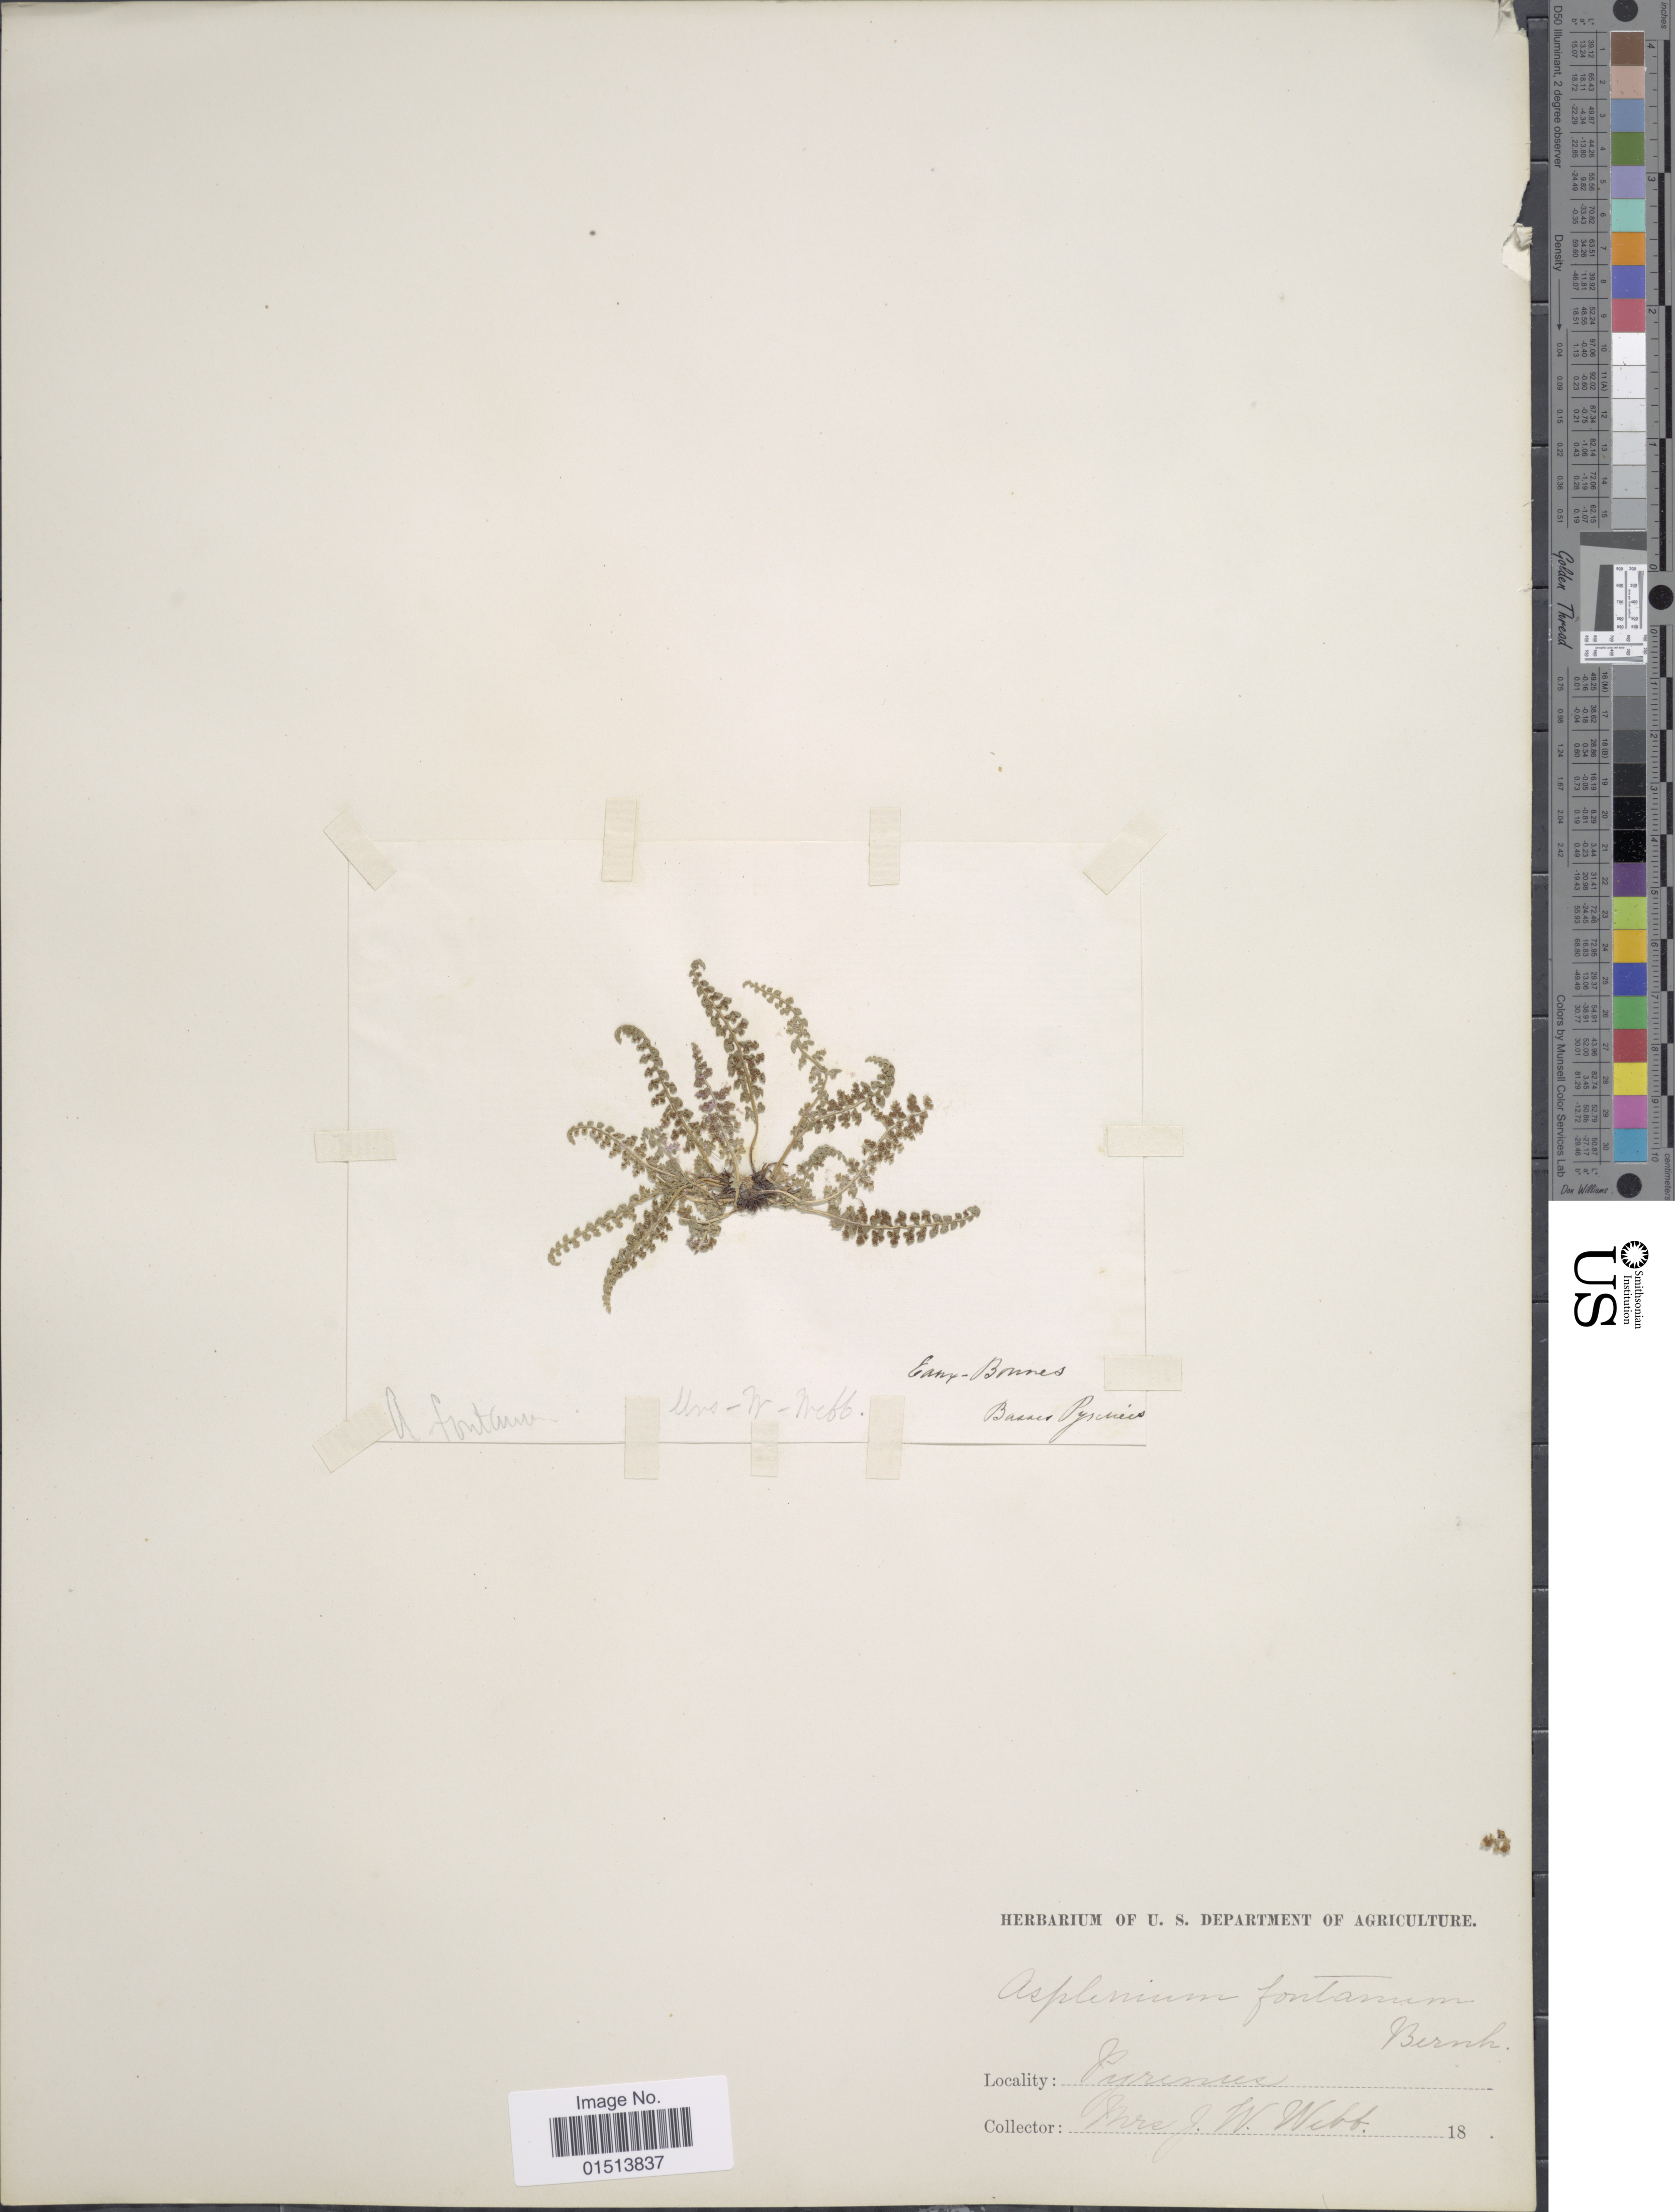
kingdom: Plantae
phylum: Tracheophyta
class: Polypodiopsida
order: Polypodiales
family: Aspleniaceae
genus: Asplenium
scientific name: Asplenium fontanum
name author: (L.) Bernh.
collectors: J. Webb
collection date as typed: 18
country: France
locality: East Bonnes, Basses-Pyrenees